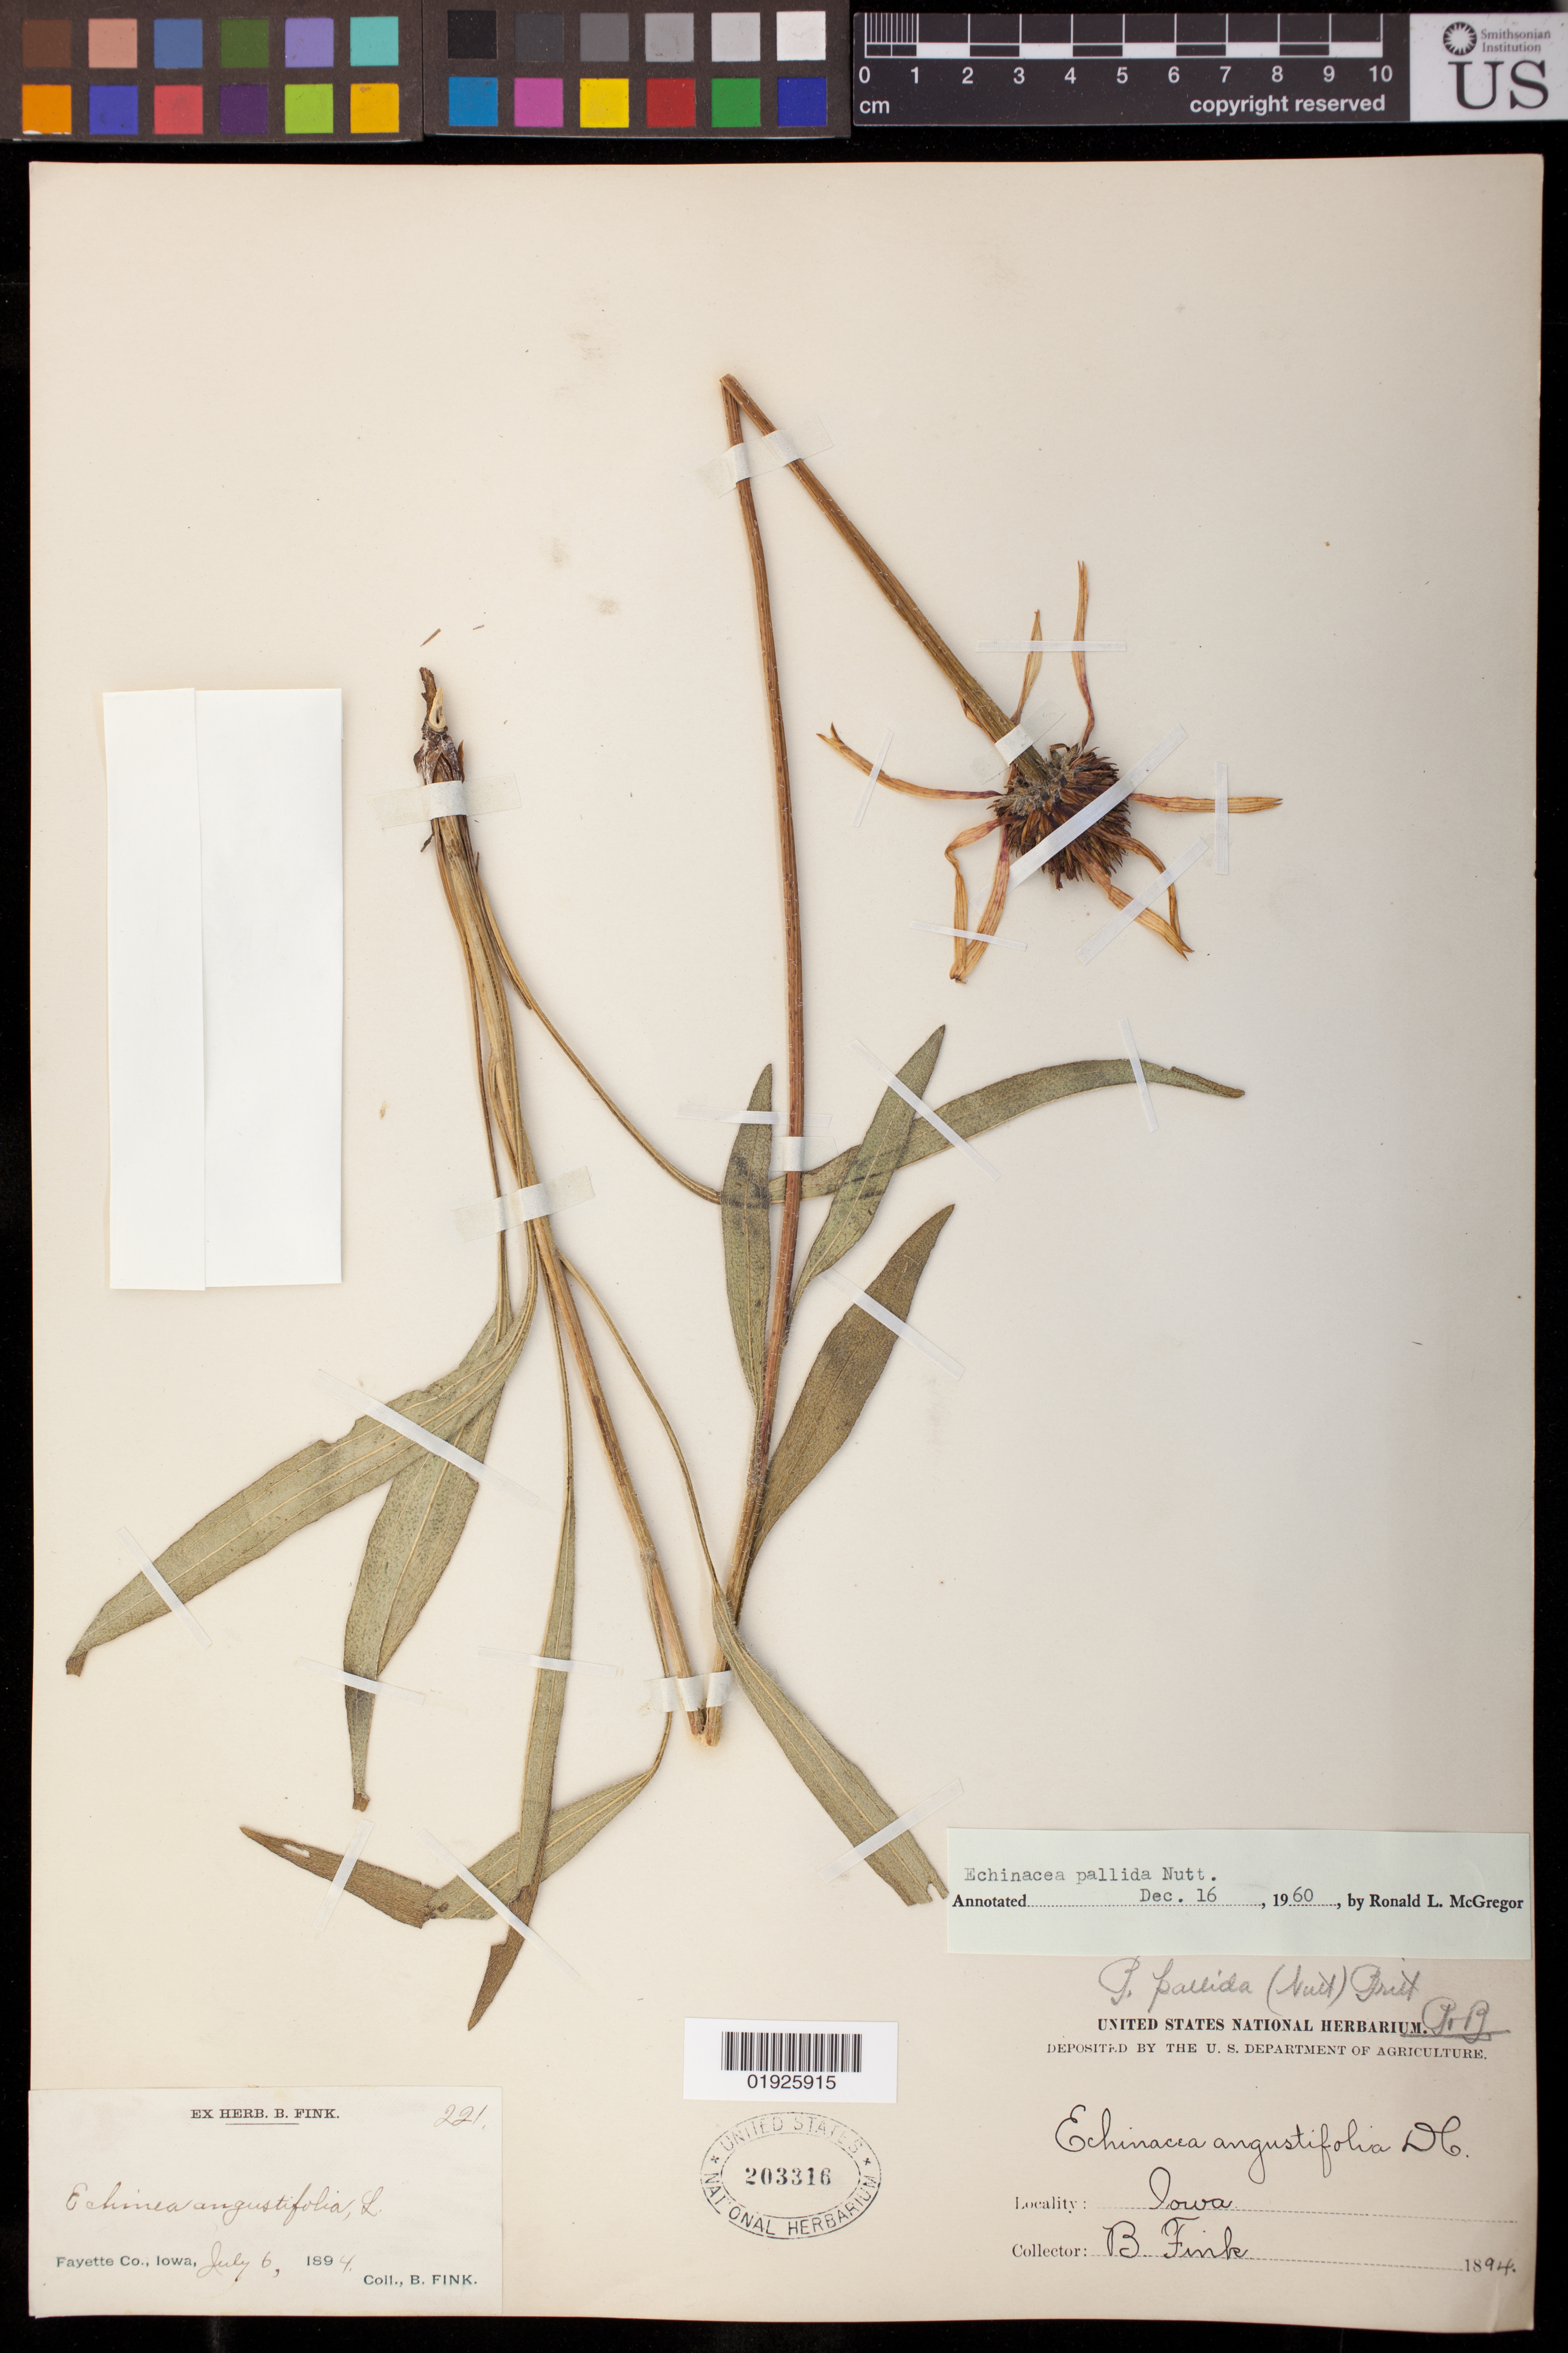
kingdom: Plantae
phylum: Tracheophyta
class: Magnoliopsida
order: Asterales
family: Asteraceae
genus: Echinacea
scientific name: Echinacea pallida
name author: (Nutt.) Nutt.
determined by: McGregor, R. L.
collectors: B. Fink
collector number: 221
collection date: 1894-07-06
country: United States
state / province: Iowa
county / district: Fayette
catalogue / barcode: US 203316